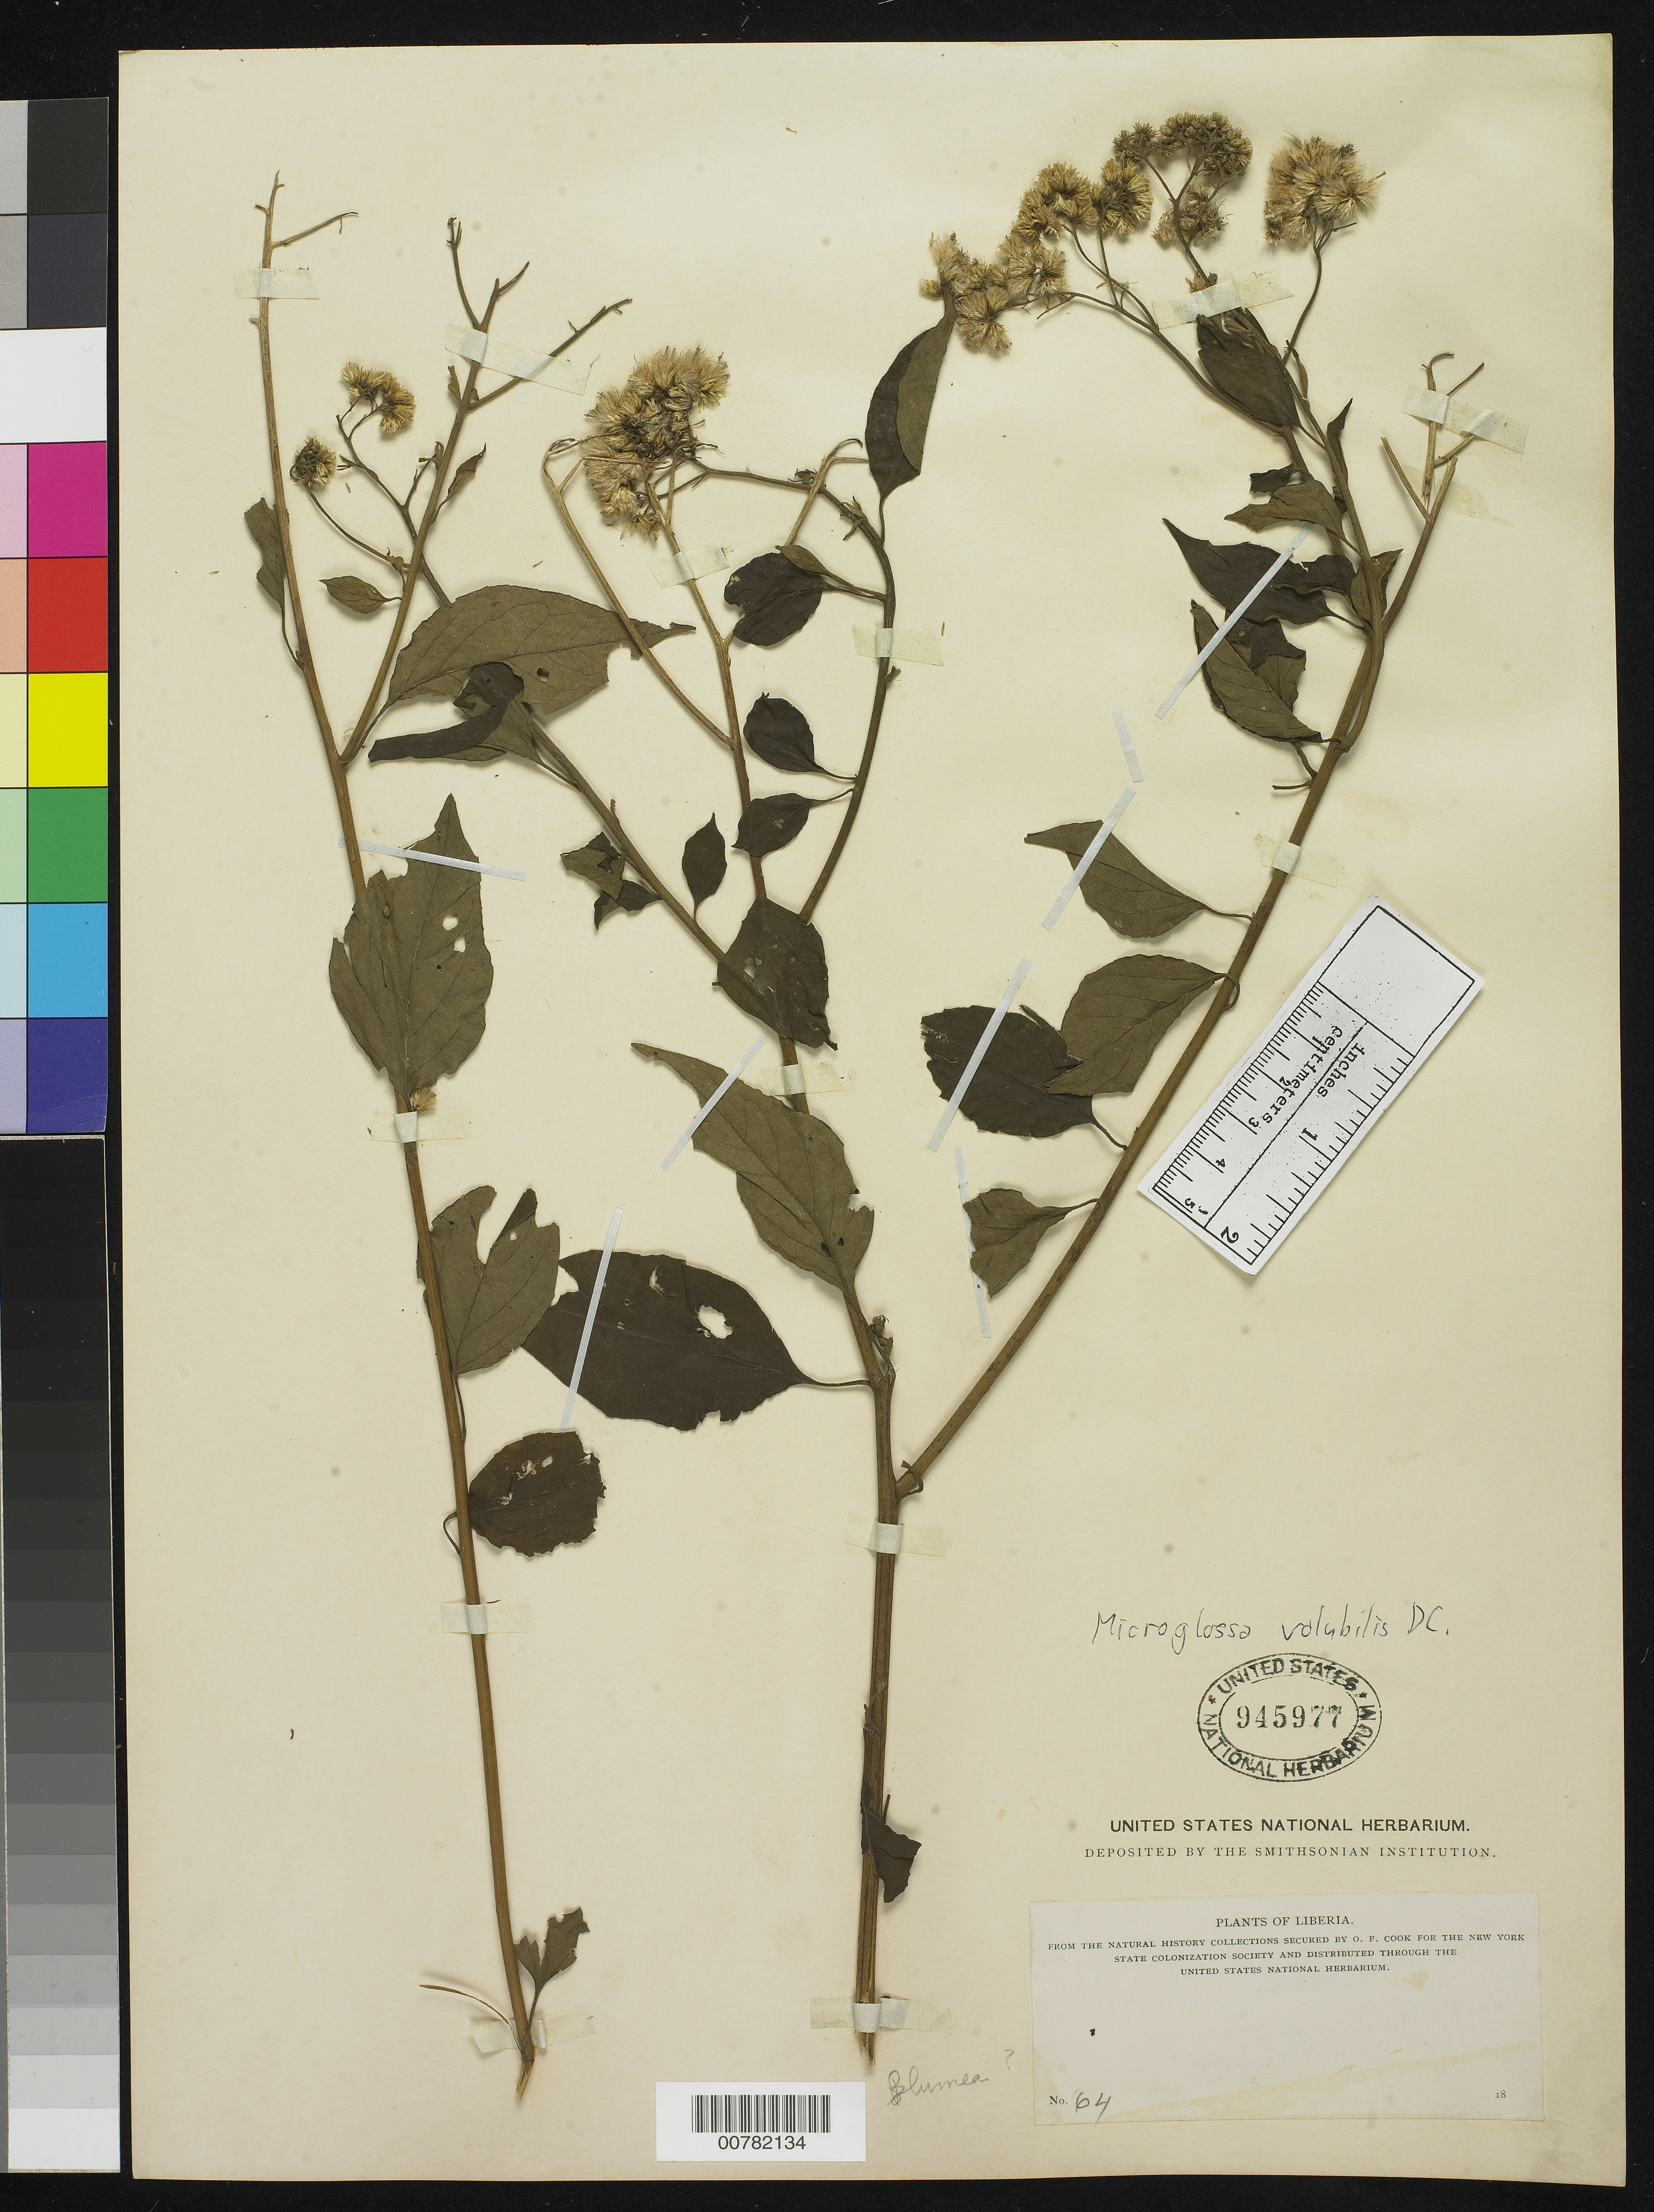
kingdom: Plantae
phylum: Tracheophyta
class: Magnoliopsida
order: Asterales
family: Asteraceae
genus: Microglossa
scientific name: Microglossa volubilis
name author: DC.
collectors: O. F. Cook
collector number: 64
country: Liberia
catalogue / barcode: US 945977